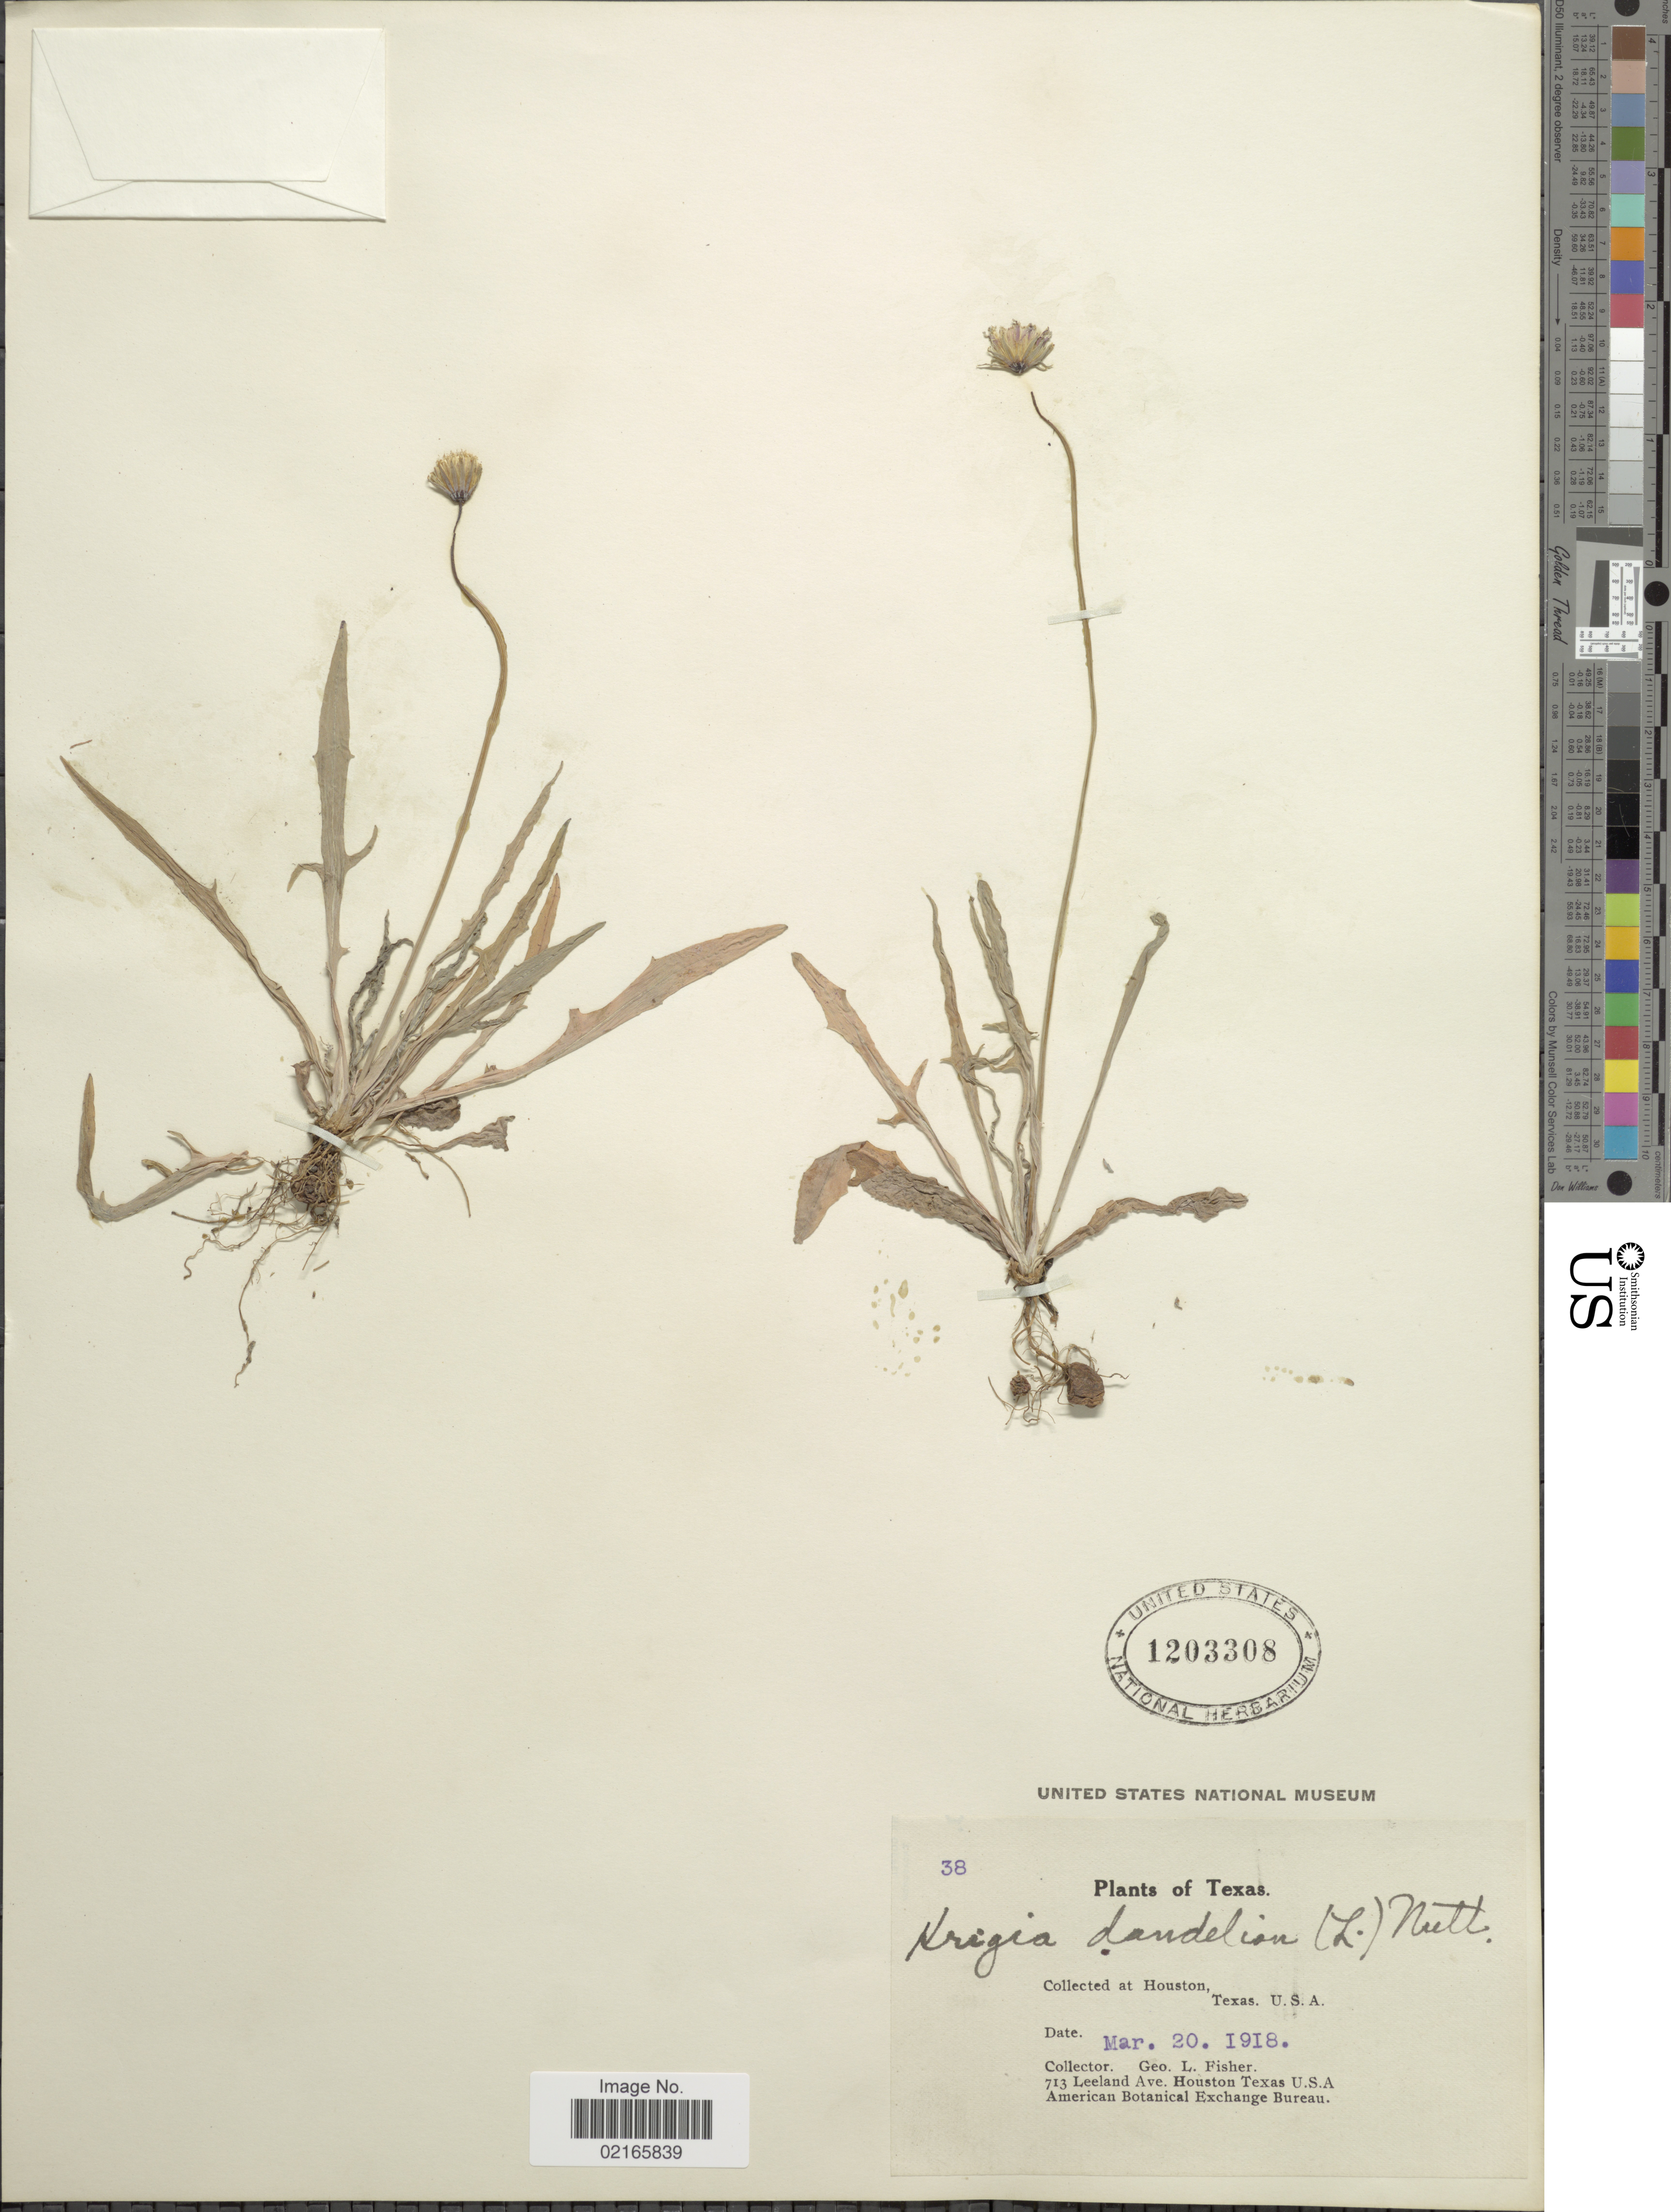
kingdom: Plantae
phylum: Tracheophyta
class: Magnoliopsida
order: Asterales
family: Asteraceae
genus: Krigia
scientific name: Krigia dandelion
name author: (L.) Nutt.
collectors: G. L. Fisher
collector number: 38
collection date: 1918-03-20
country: United States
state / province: Texas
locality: Houston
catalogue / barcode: US 1203308